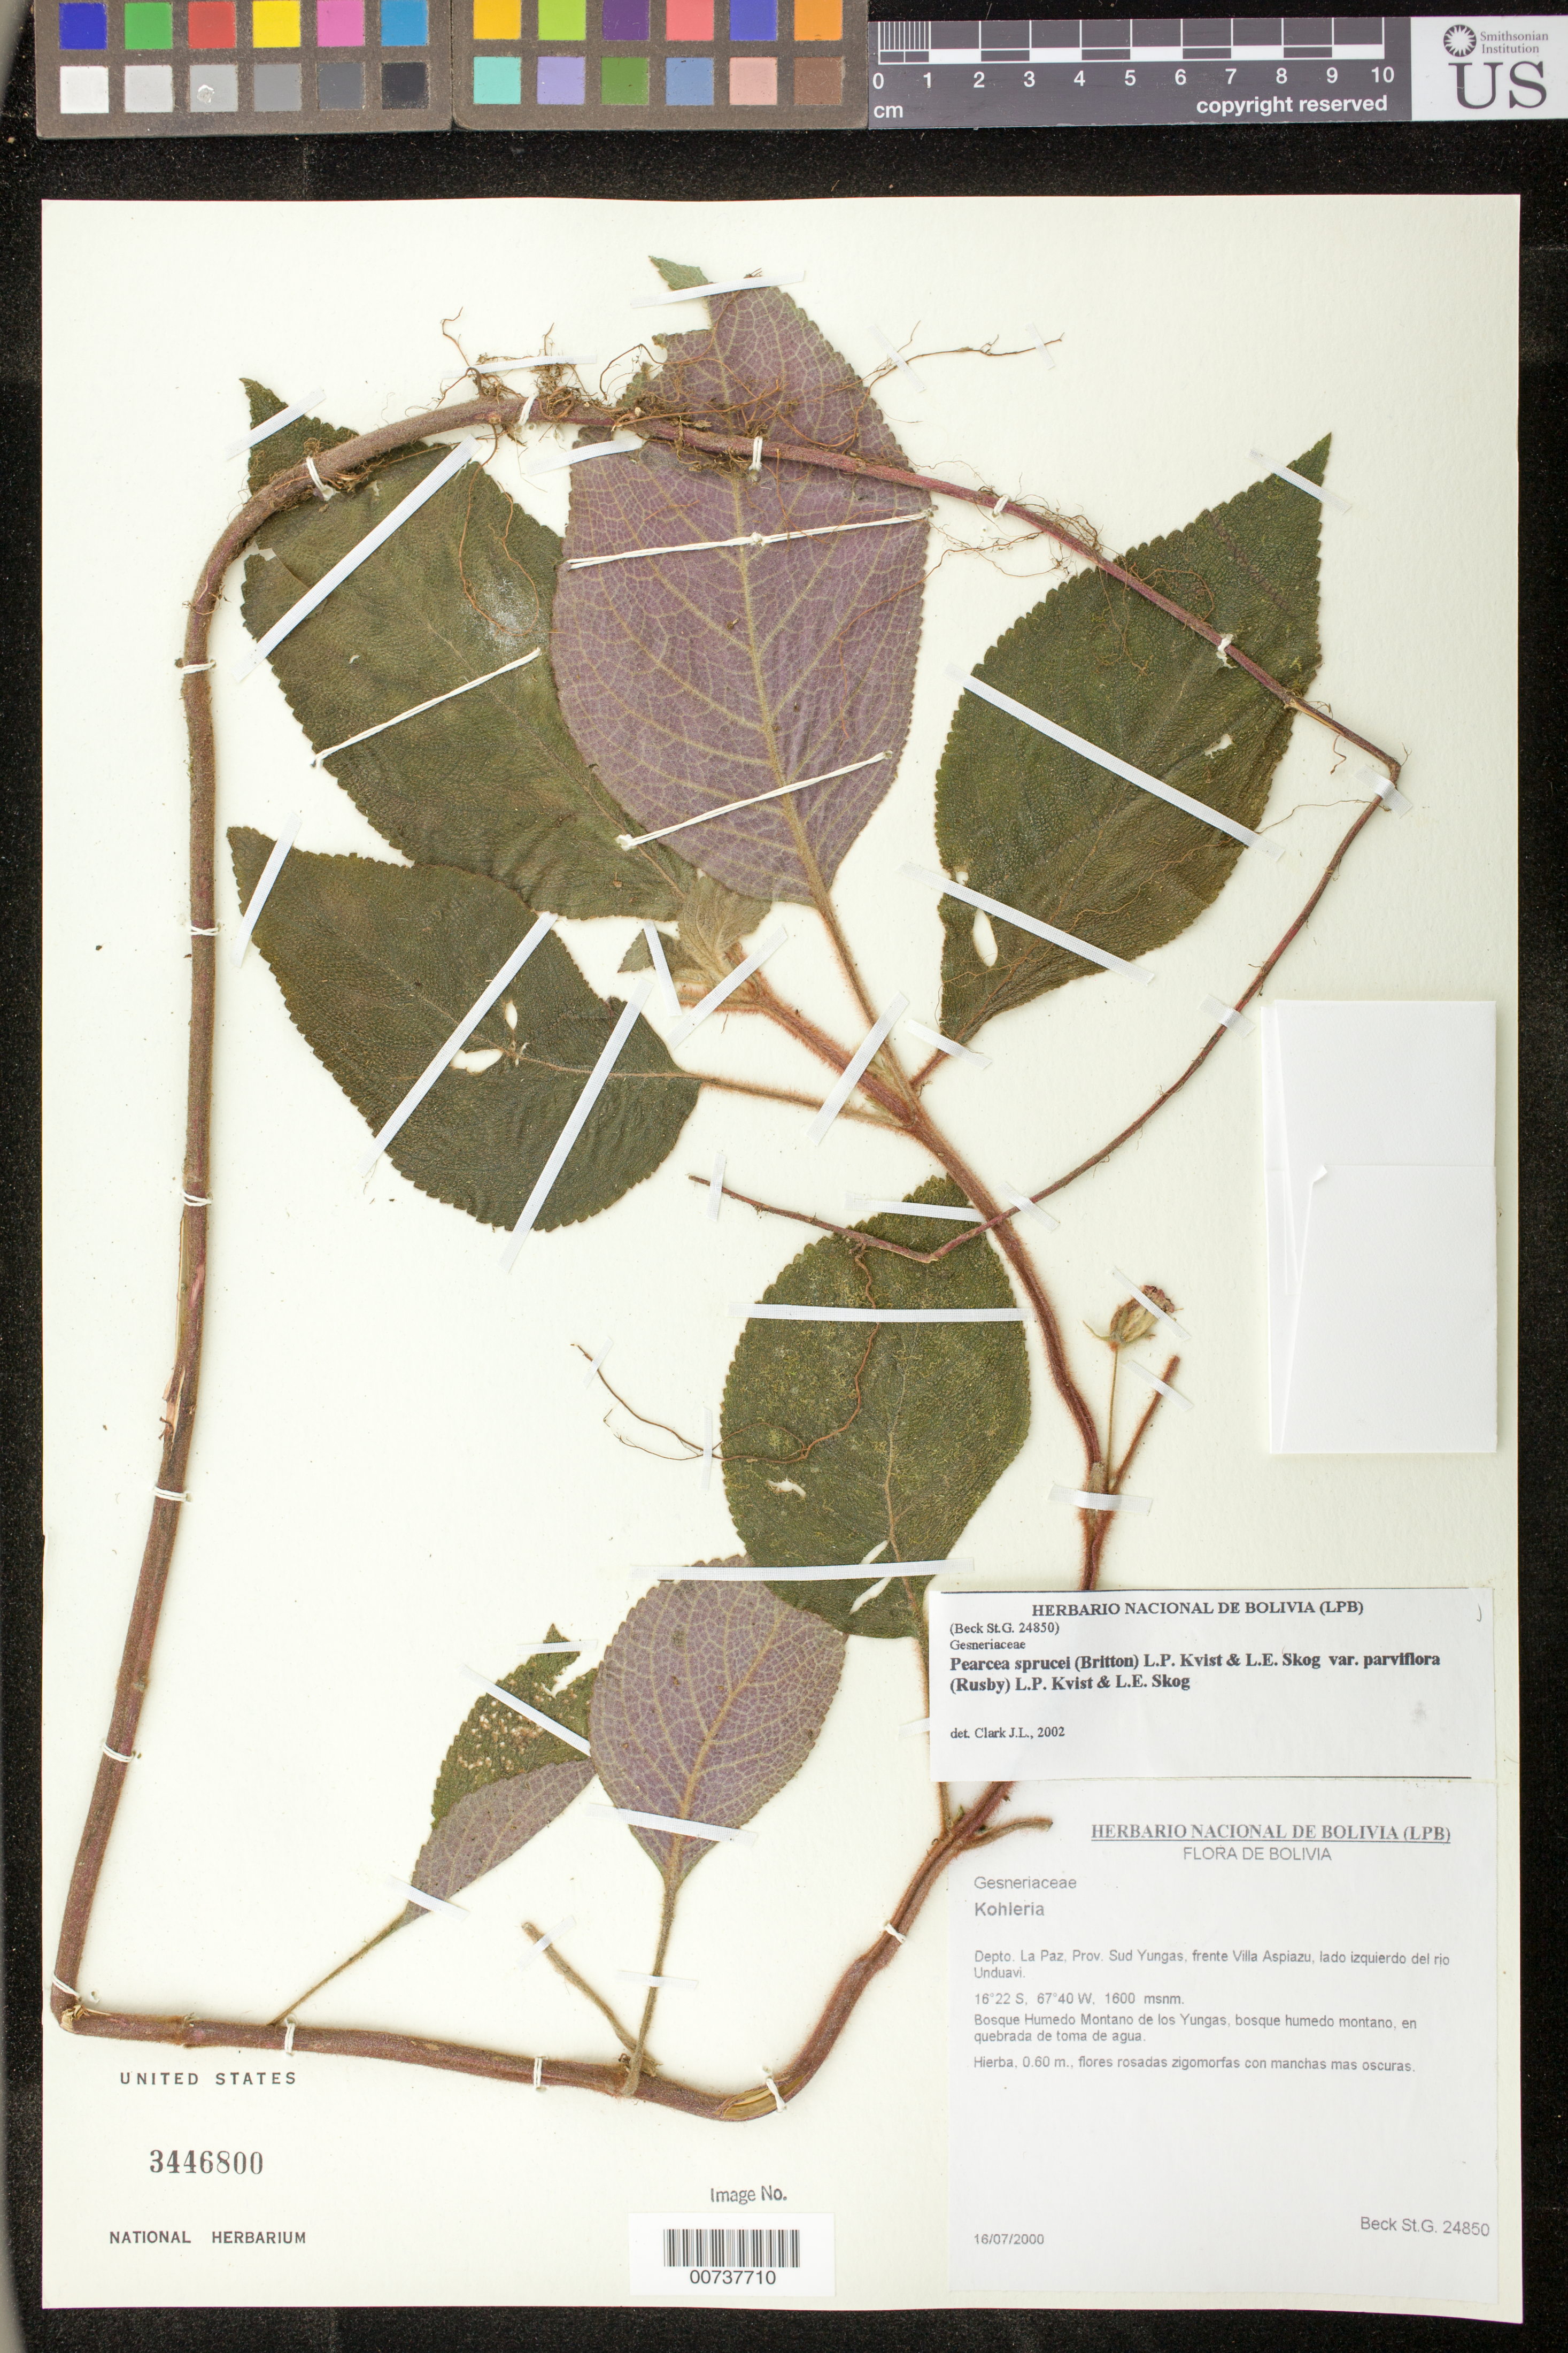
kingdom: Plantae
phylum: Tracheophyta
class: Magnoliopsida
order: Lamiales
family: Gesneriaceae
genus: Pearcea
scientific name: Pearcea sprucei var. parviflora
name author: (Rusby) L.P. Kvist & L.E. Skog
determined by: Clark, J. L., (SEL), The Marie Selby Botanical Garden (UNITED STATES)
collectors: S. G. Beck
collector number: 24850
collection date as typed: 16 Jul 2000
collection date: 2000-07-16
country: Bolivia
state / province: La Paz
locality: Prov. Sud Yungas, frente Villa Aspiazu, lado izquierdo del rio Unduavi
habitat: Bosque húmedo montano de los Yungas, bosque húmedo montano, en quebrada de toma de agau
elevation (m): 1600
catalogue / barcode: US 3446800